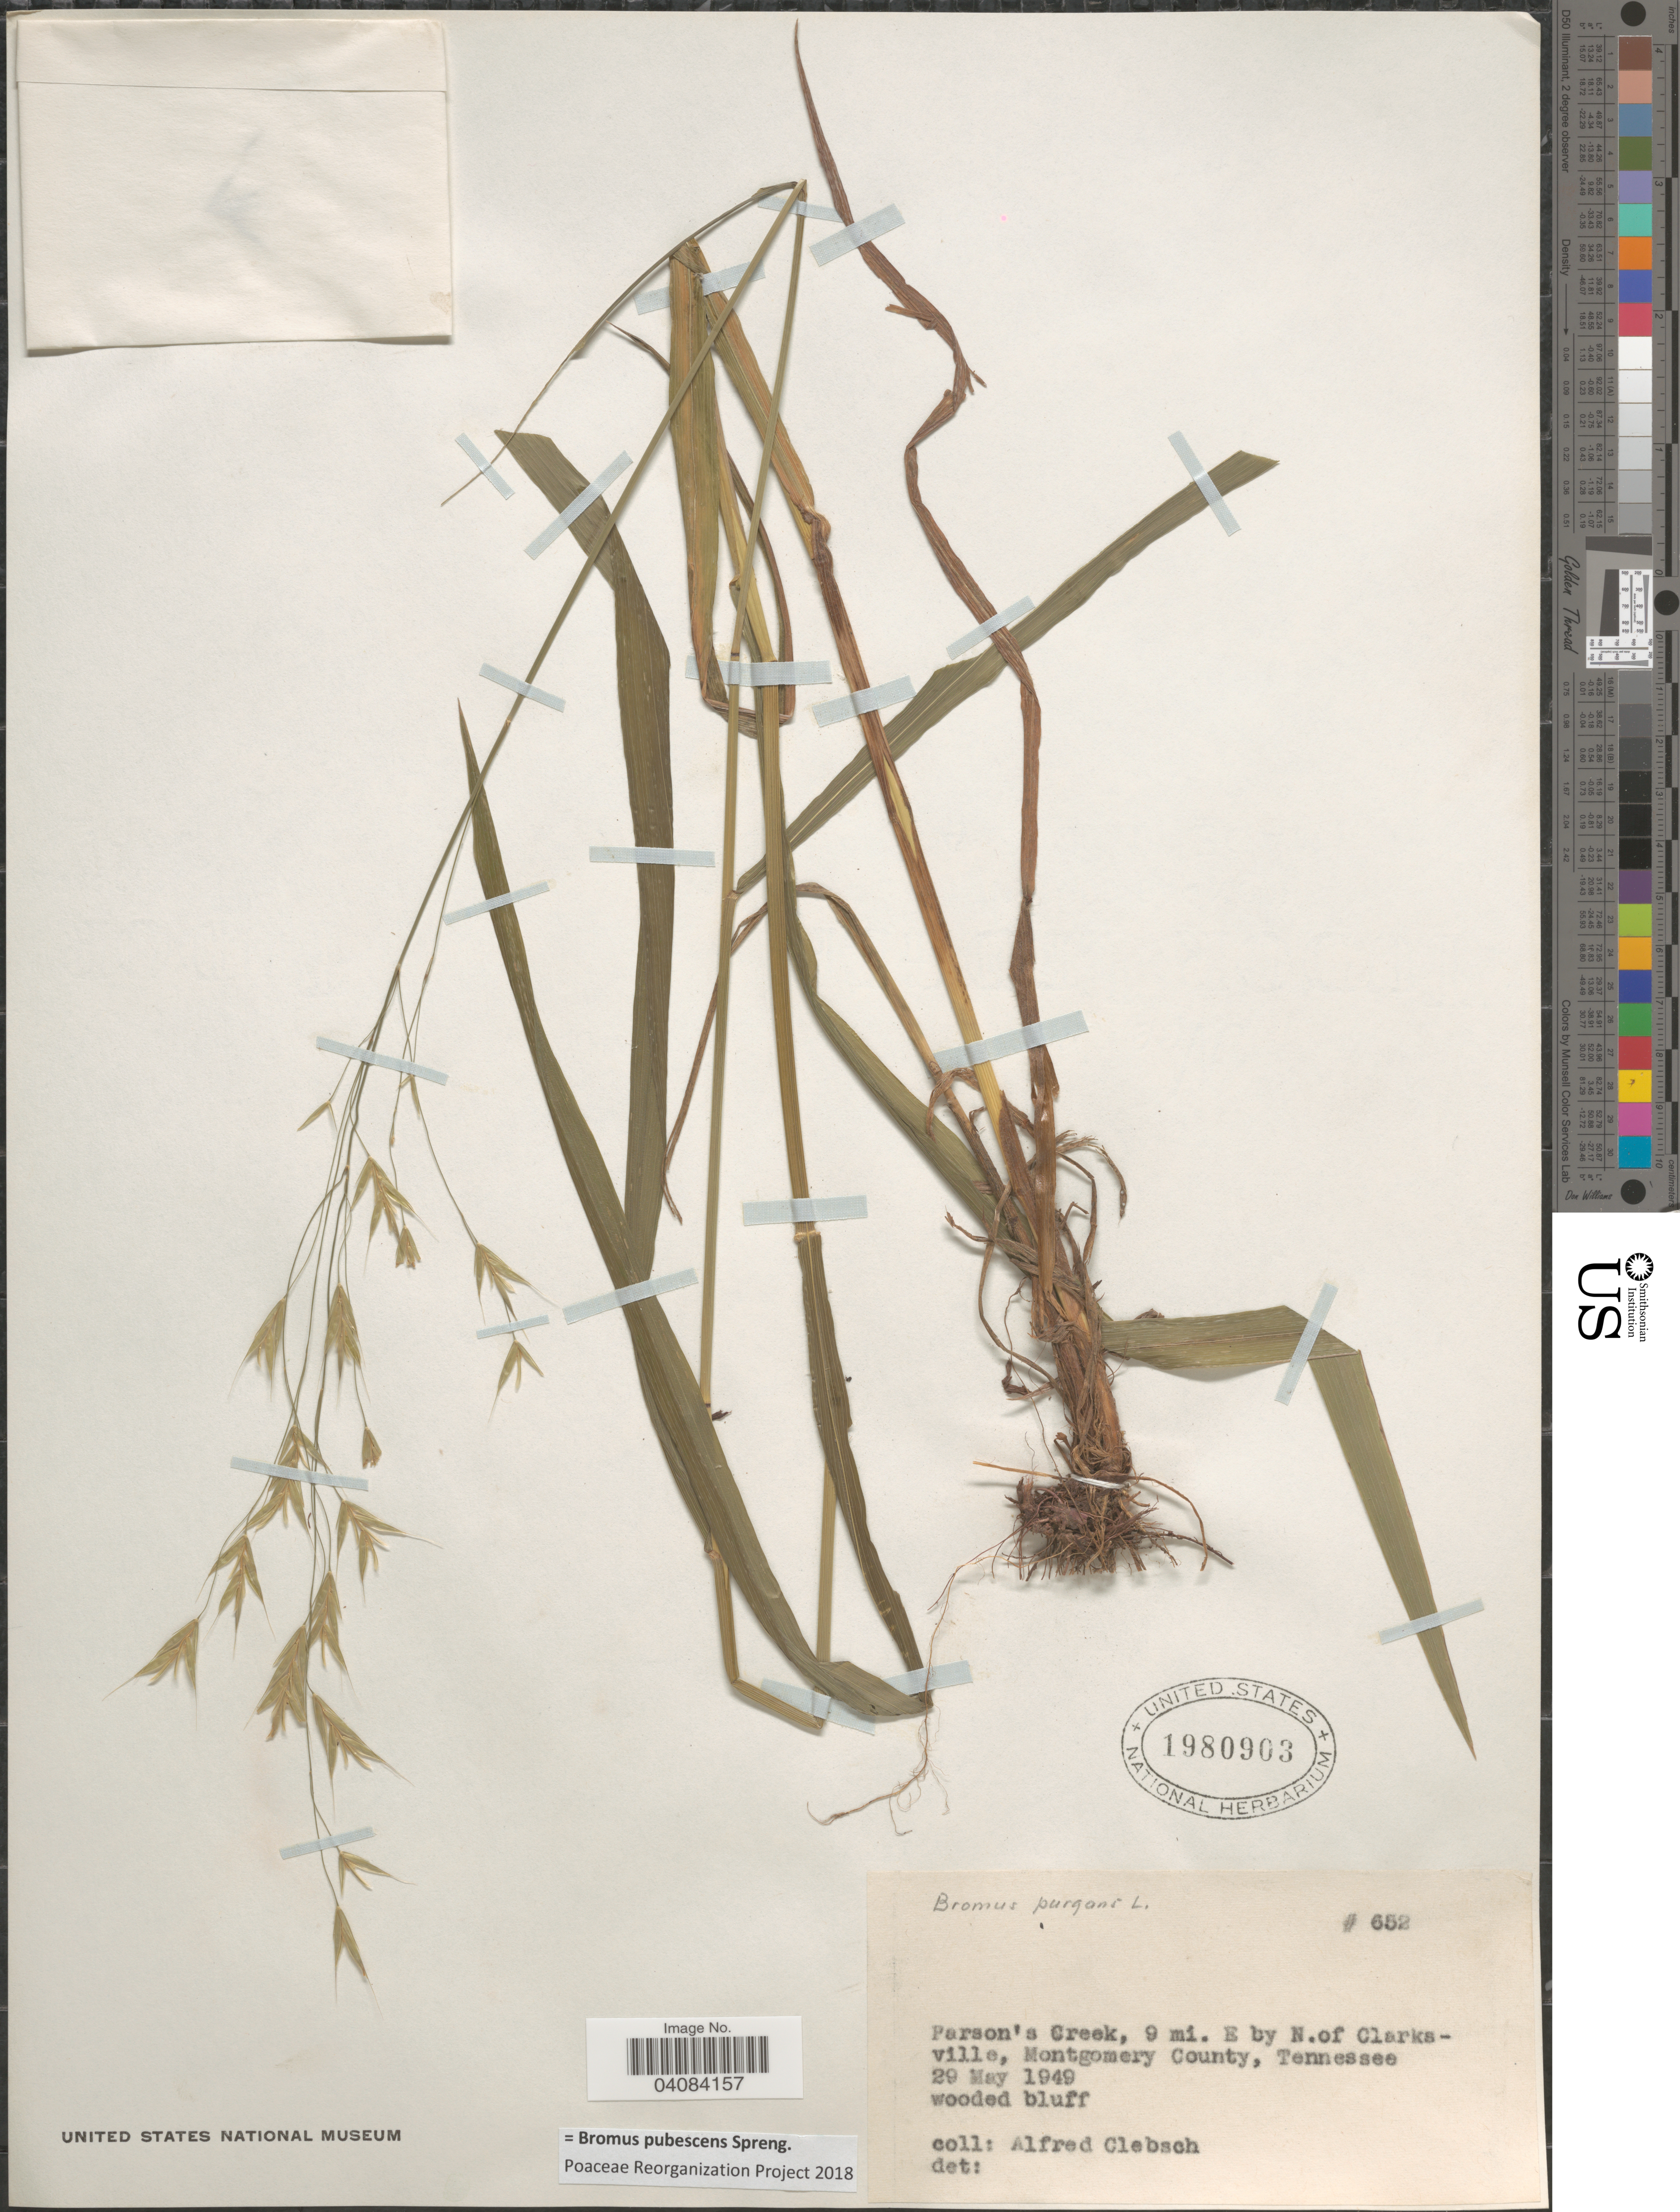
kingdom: Plantae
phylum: Tracheophyta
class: Liliopsida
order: Poales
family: Poaceae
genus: Bromus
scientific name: Bromus pubescens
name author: Muhl. ex Willd.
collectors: A. Clebsch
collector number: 652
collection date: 1949-05-29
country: United States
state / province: Tennessee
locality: Parson's Creek, 9 mi. E by N. of Clarksville, Montgomery County.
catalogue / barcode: US 1980903